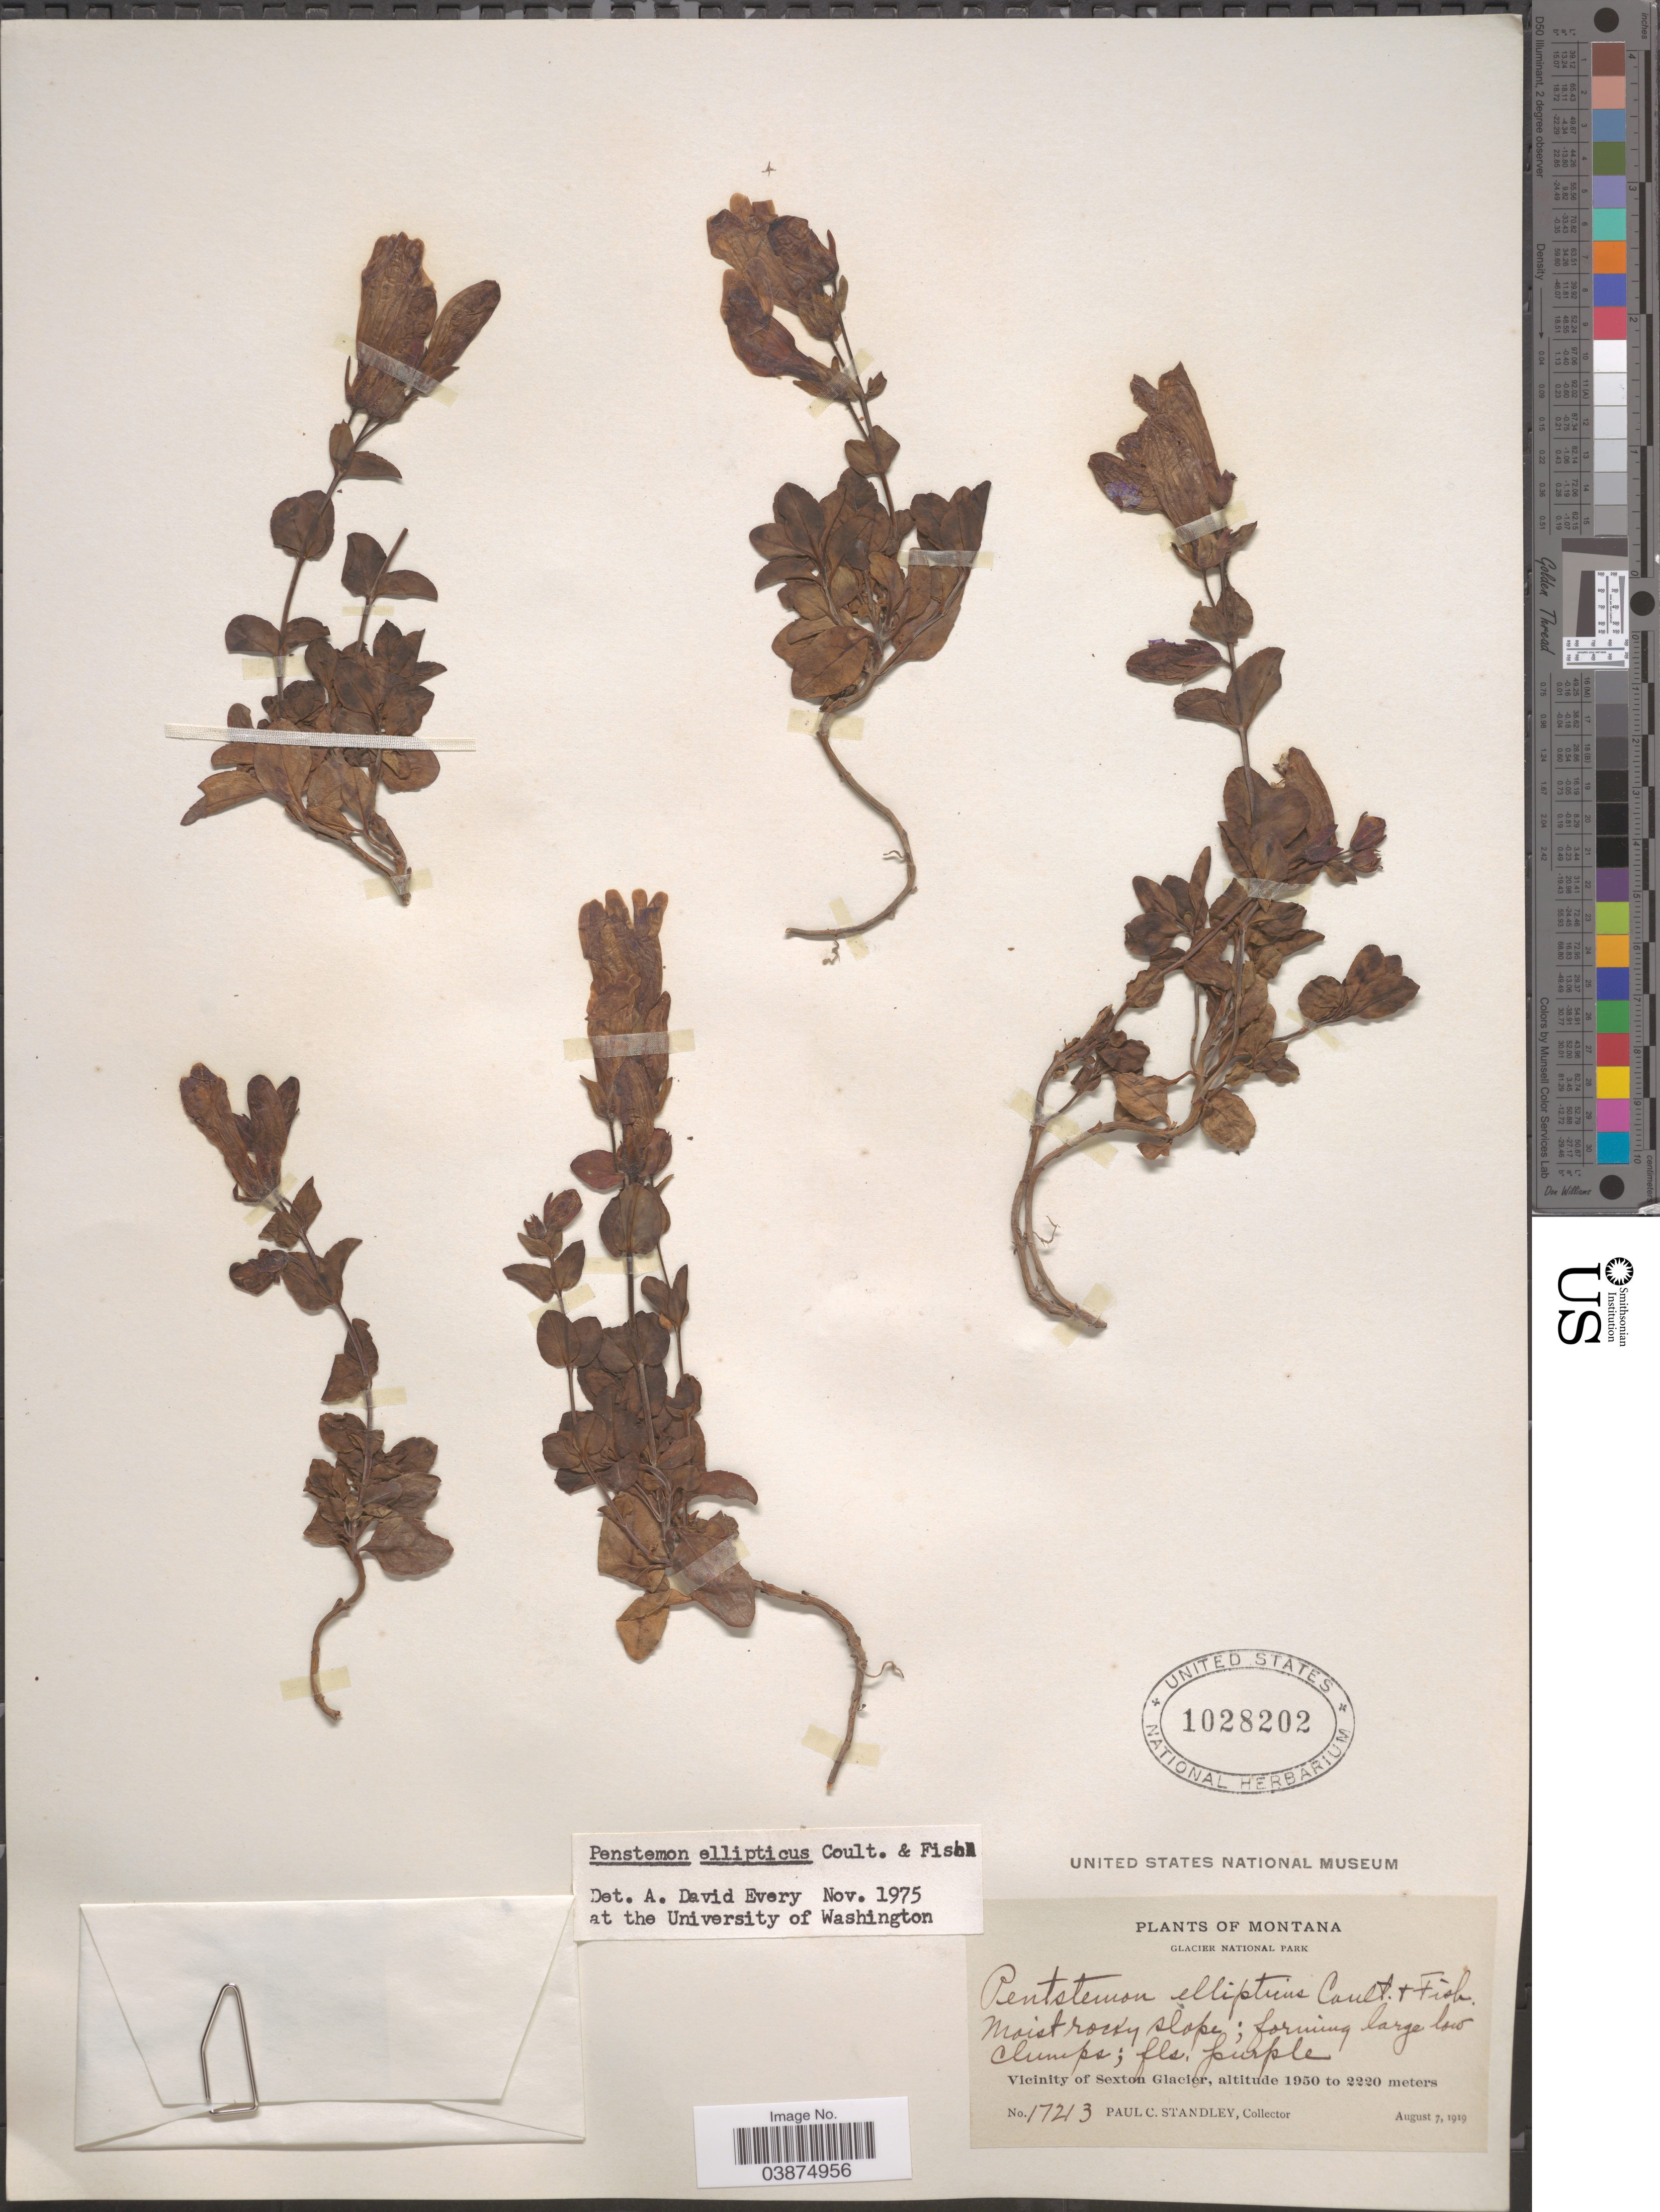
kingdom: Plantae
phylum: Tracheophyta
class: Magnoliopsida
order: Lamiales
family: Plantaginaceae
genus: Penstemon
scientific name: Penstemon ellipticus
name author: Greene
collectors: P. C. Standley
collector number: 17213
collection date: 1919-08-07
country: United States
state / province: Montana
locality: Glacier National Park. Vicinity of Sexton Glacier.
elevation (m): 1950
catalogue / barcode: US 1028202